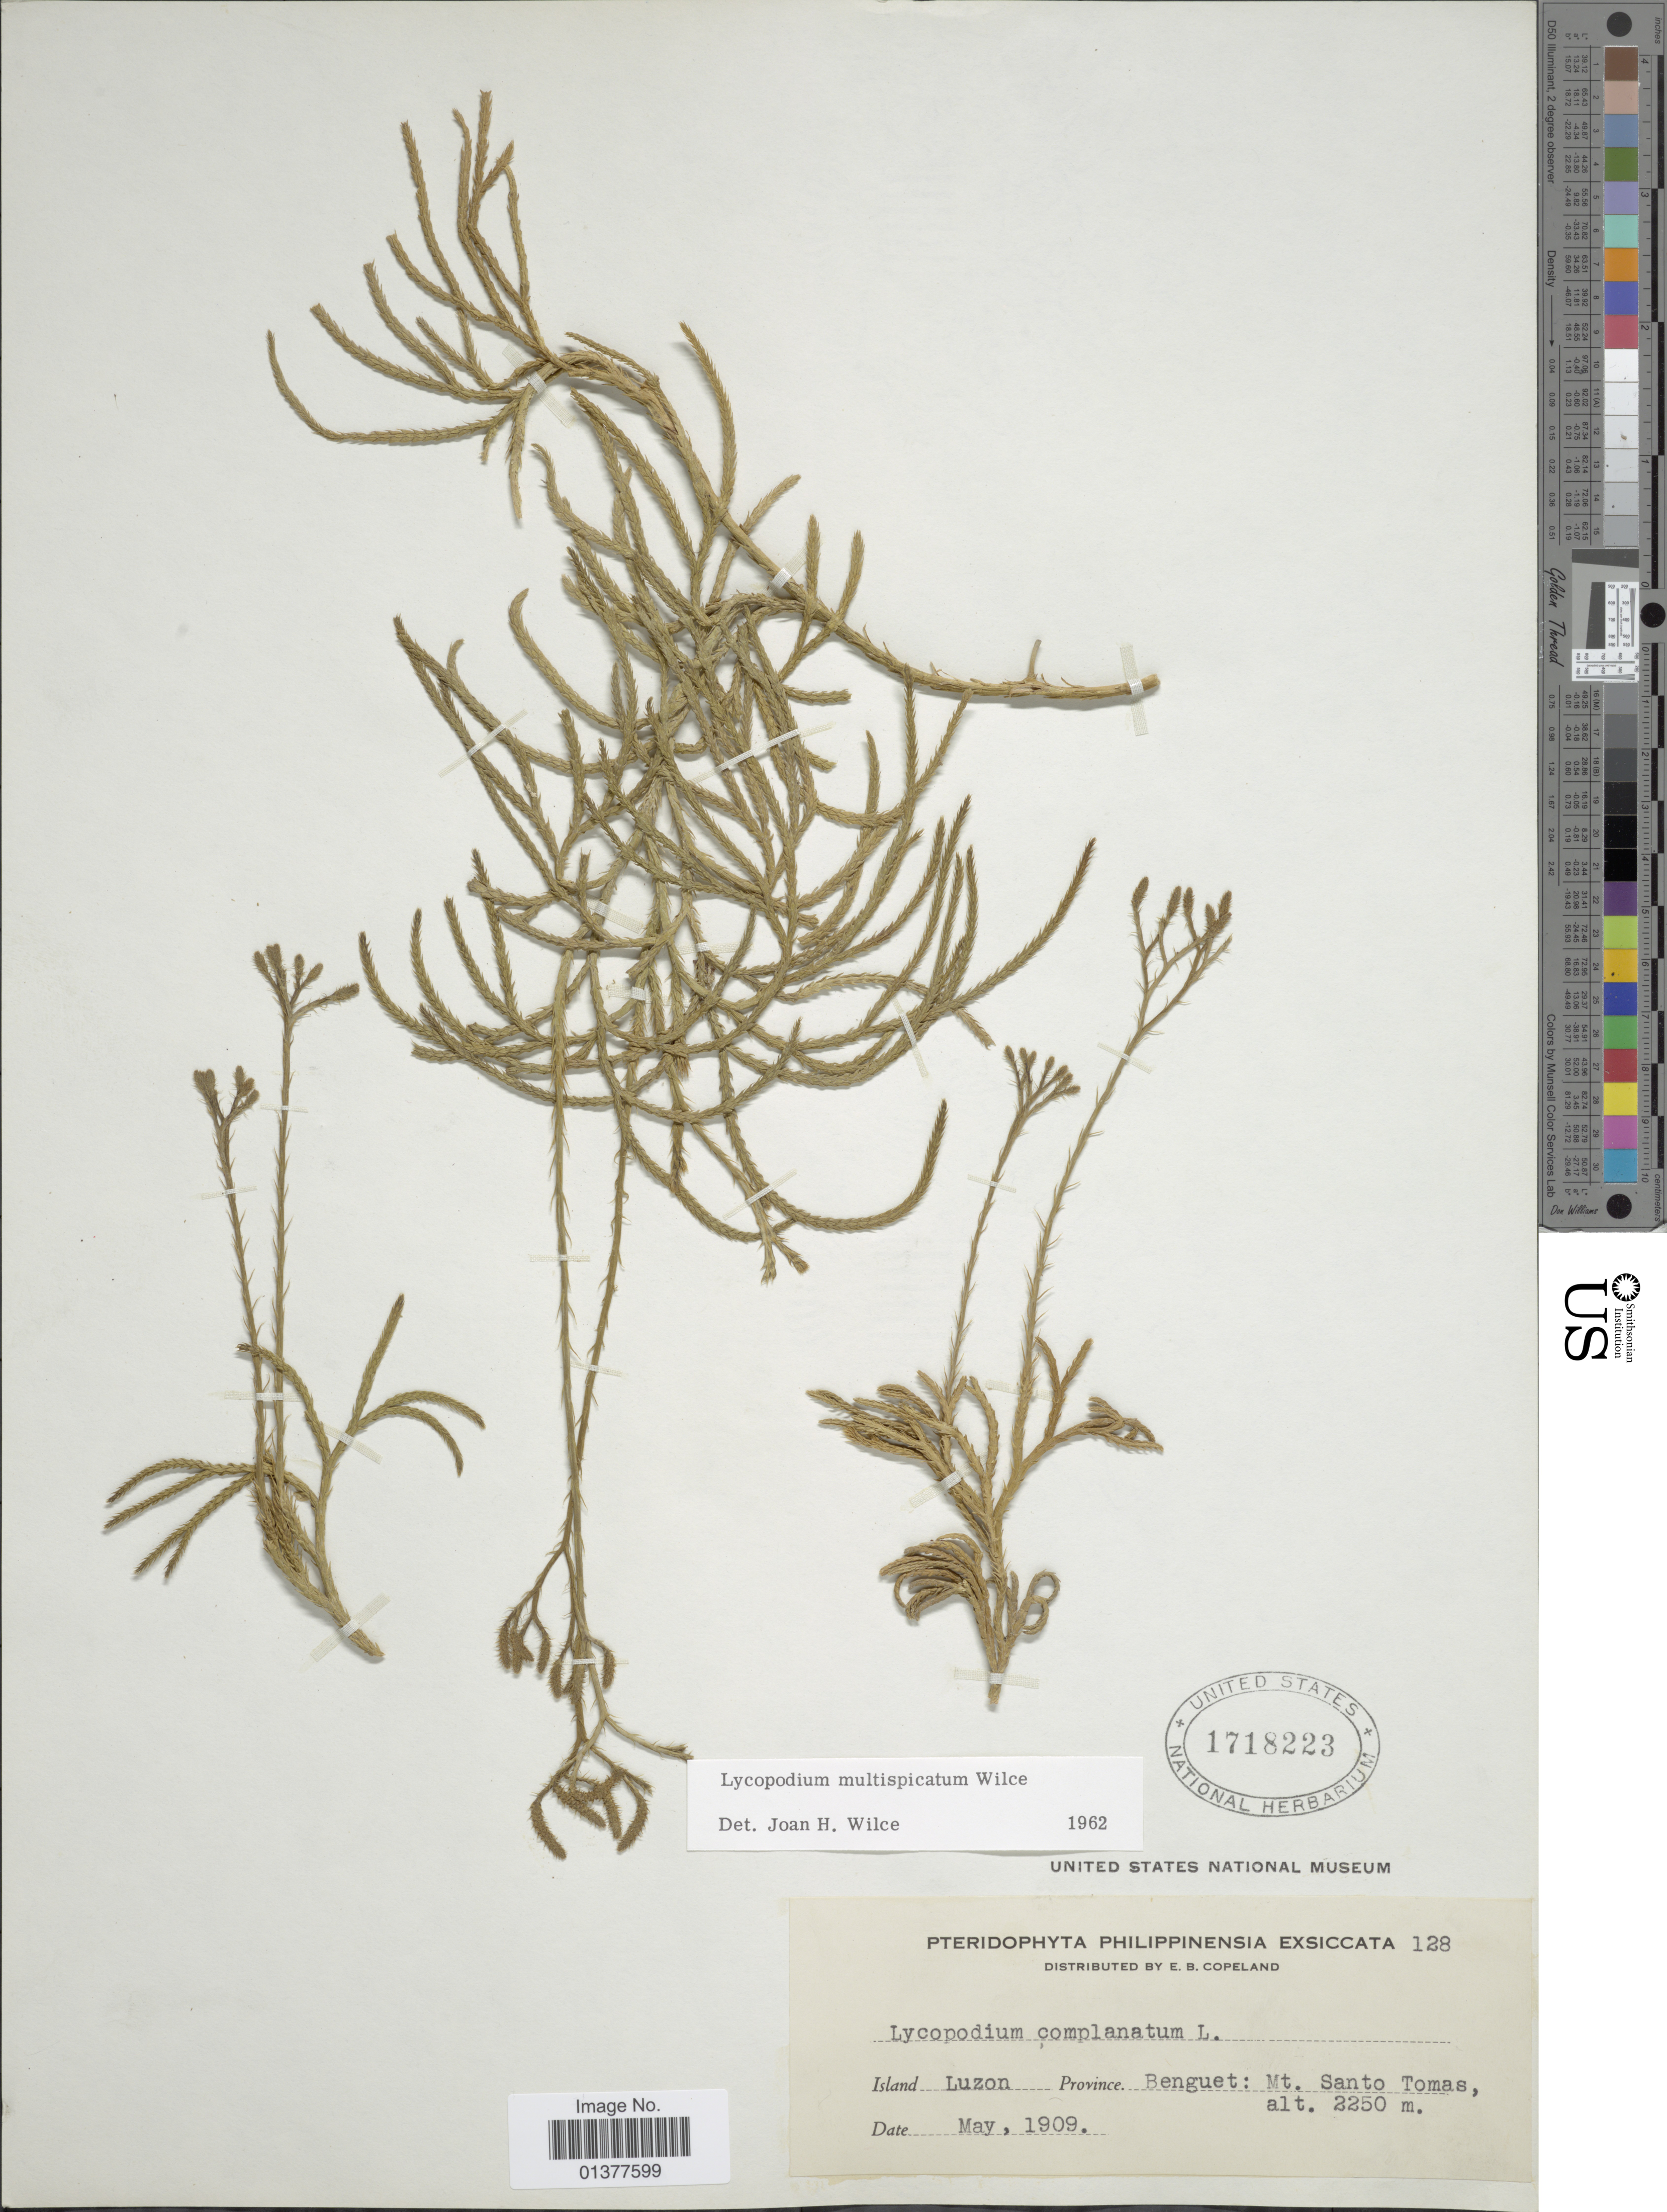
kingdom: Plantae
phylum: Tracheophyta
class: Lycopodiopsida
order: Lycopodiales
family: Lycopodiaceae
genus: Diphasiastrum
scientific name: Diphasiastrum multispicatum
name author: (J.H. Wilce) Holub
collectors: E. B. Copeland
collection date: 1909-05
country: Philippines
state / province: Central Luzon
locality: Island Luzon, Province Benguet: Mt. Santo Tomas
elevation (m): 2250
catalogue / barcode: US 1718223